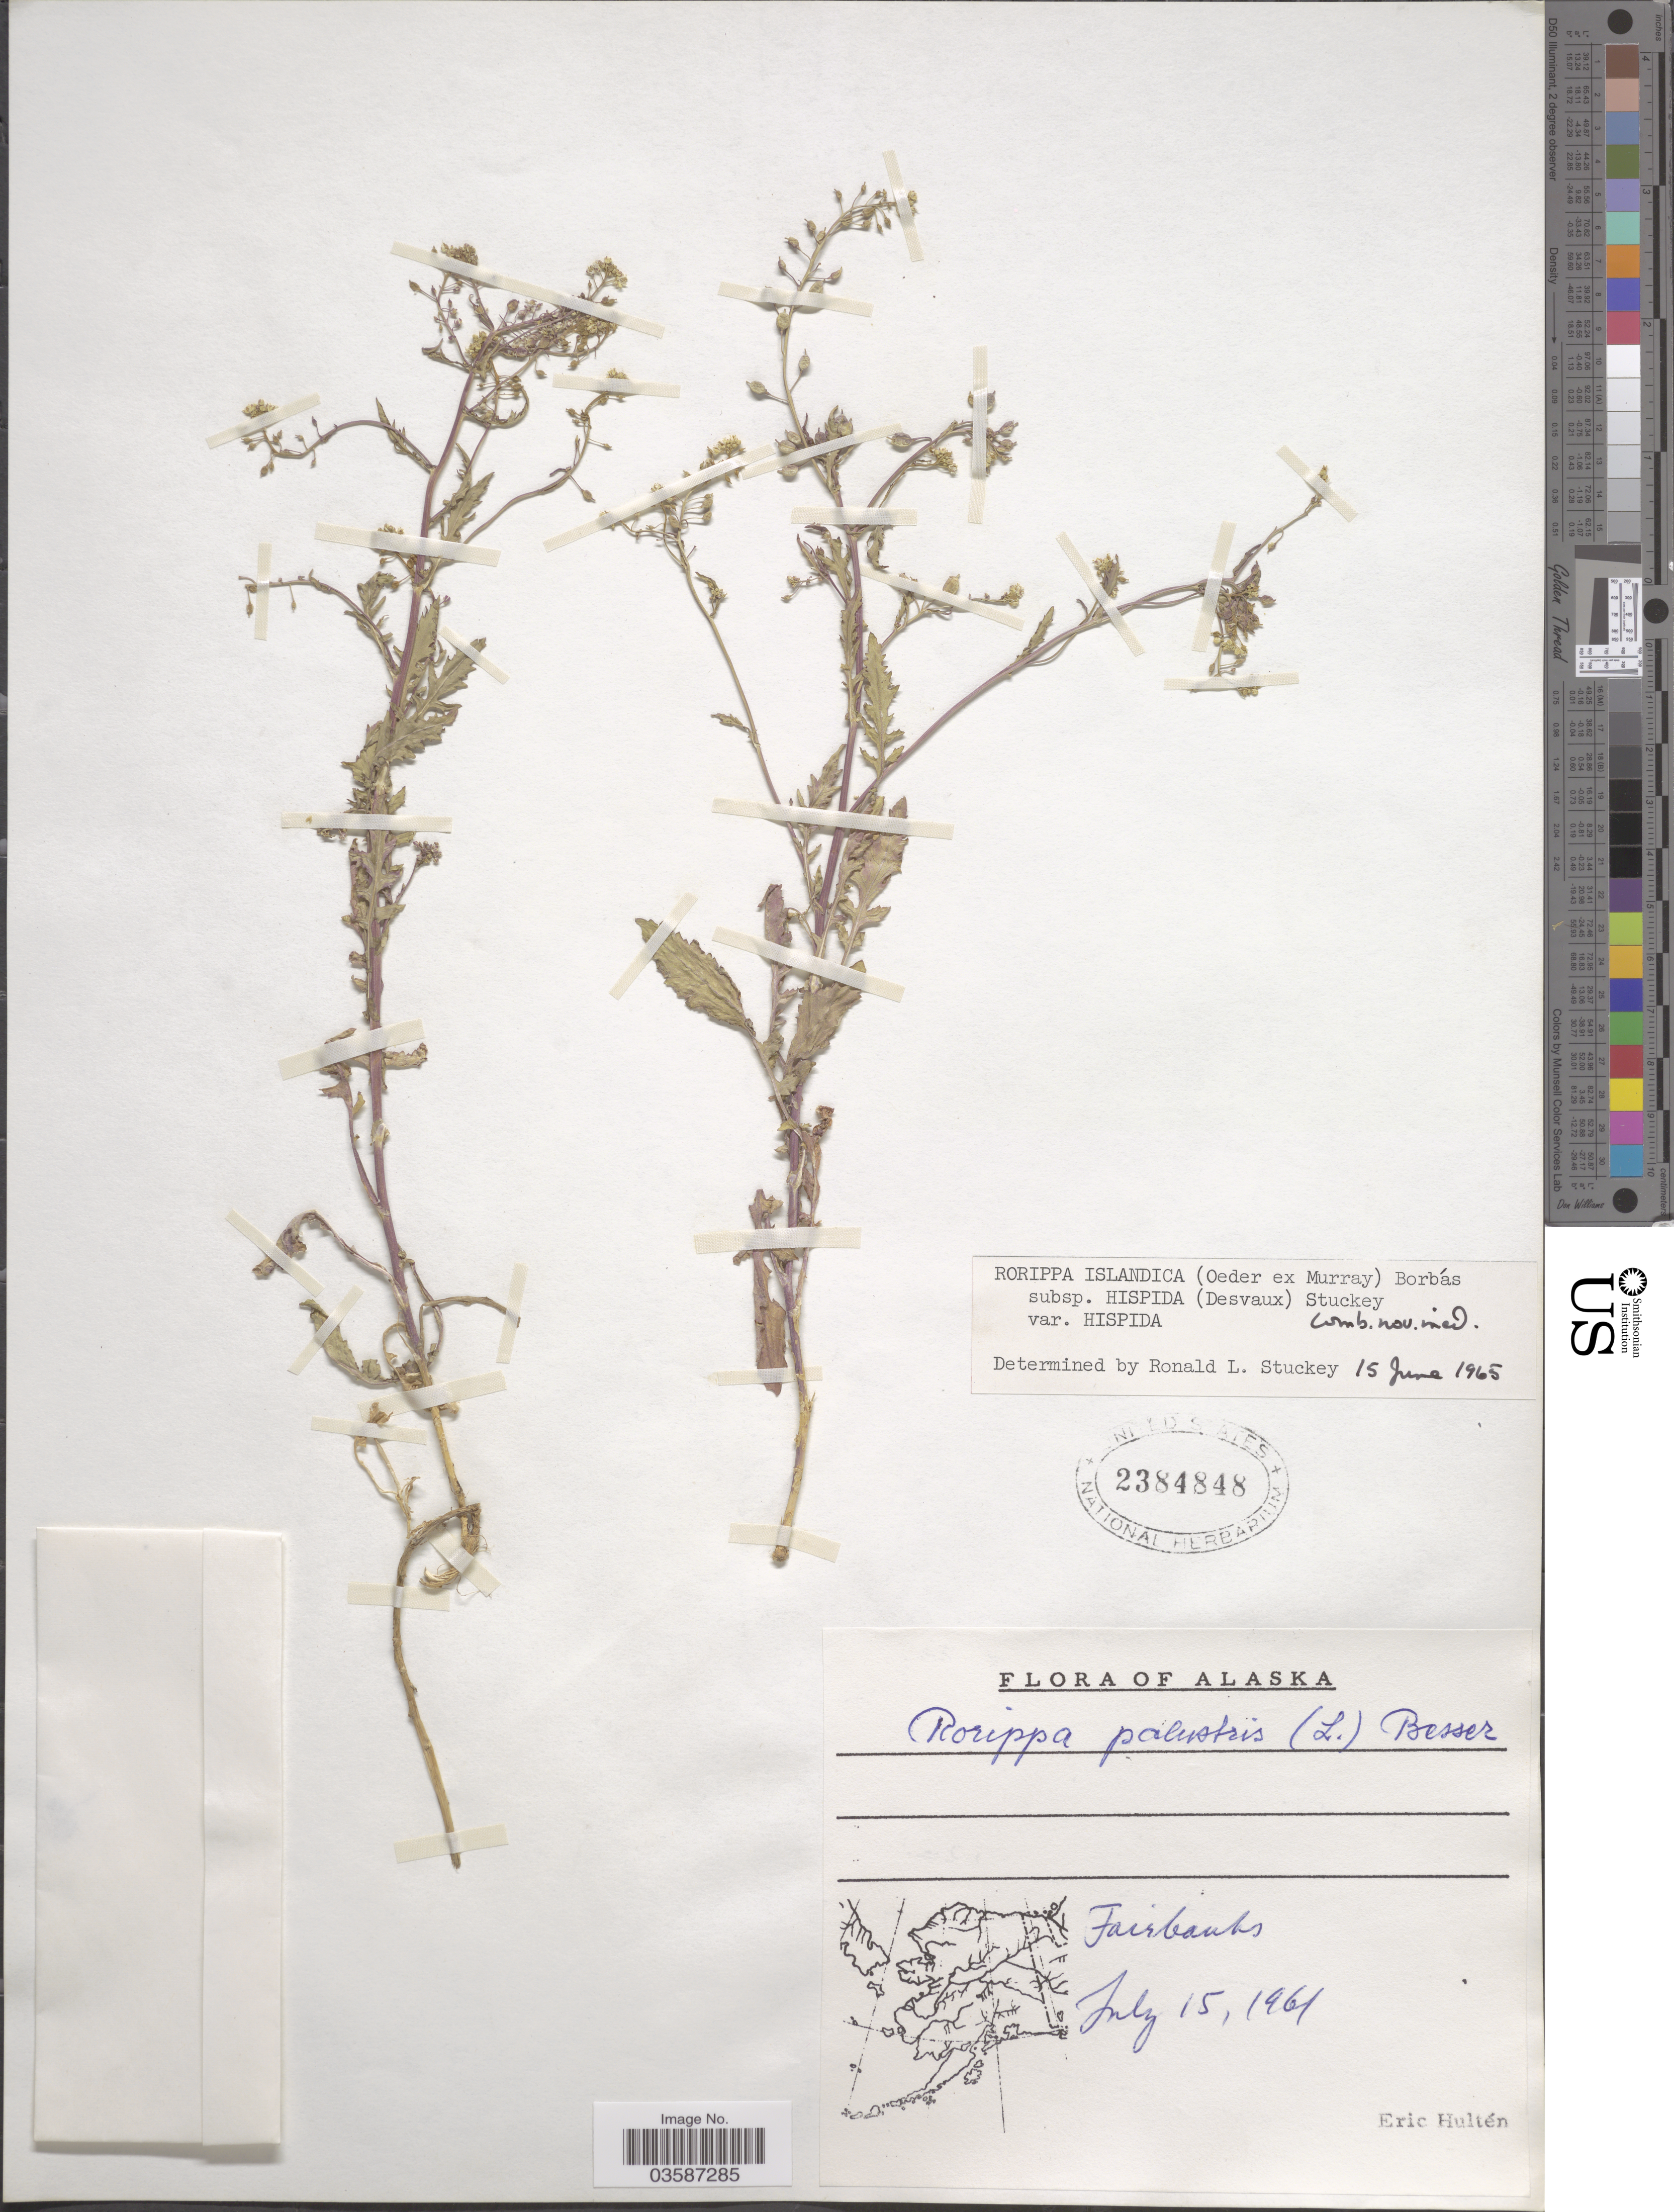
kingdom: Plantae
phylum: Tracheophyta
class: Magnoliopsida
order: Brassicales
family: Brassicaceae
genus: Rorippa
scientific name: Rorippa islandica var. hispida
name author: (Desv.) Butters & Abbe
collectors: E. G. Hultén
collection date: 1961-07-15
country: United States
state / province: Alaska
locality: Fairbanks.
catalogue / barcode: US 2384848